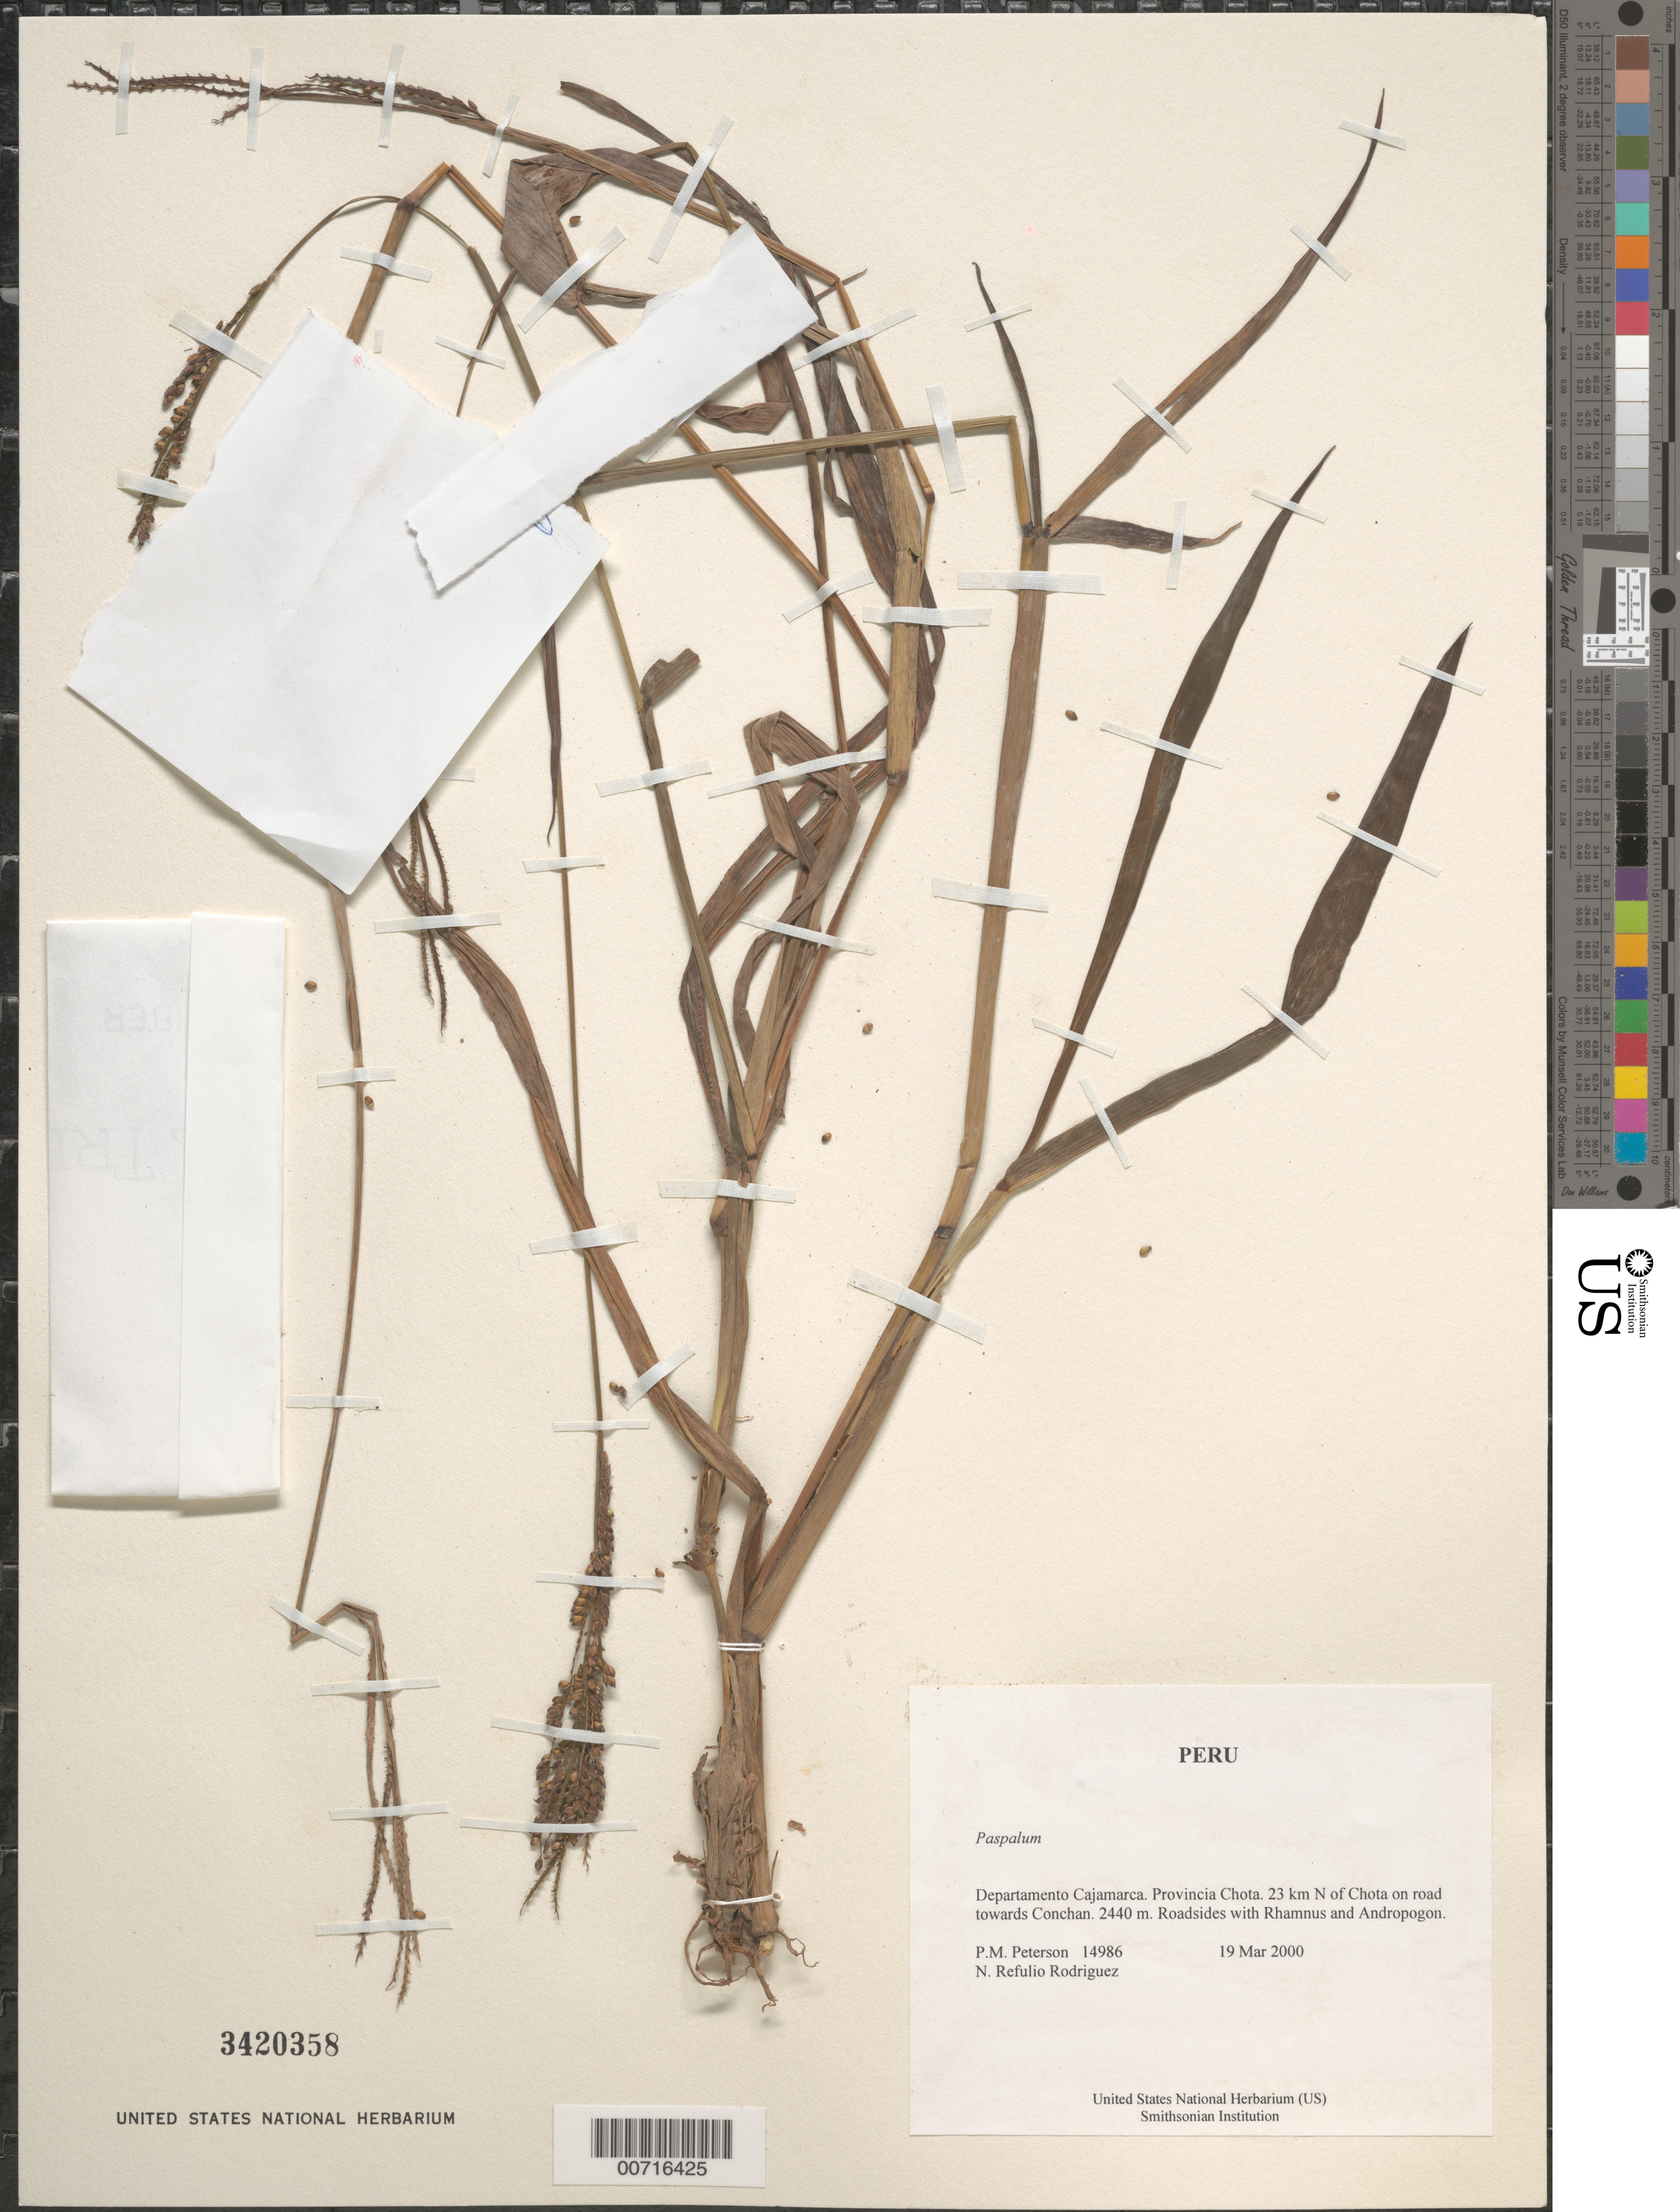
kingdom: Plantae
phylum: Tracheophyta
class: Liliopsida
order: Poales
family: Poaceae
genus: Paspalum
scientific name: Paspalum sp.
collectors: P. M. Peterson & N. Refulio-Rodríguez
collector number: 14986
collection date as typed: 19 Mar 2000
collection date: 2000-03-19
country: Peru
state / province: Cajamarca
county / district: Chota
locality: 23 km N of Chota on road towards Conchan.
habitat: Roadsides with Rhamnus and Andropogon.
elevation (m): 2440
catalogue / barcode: US 3420358